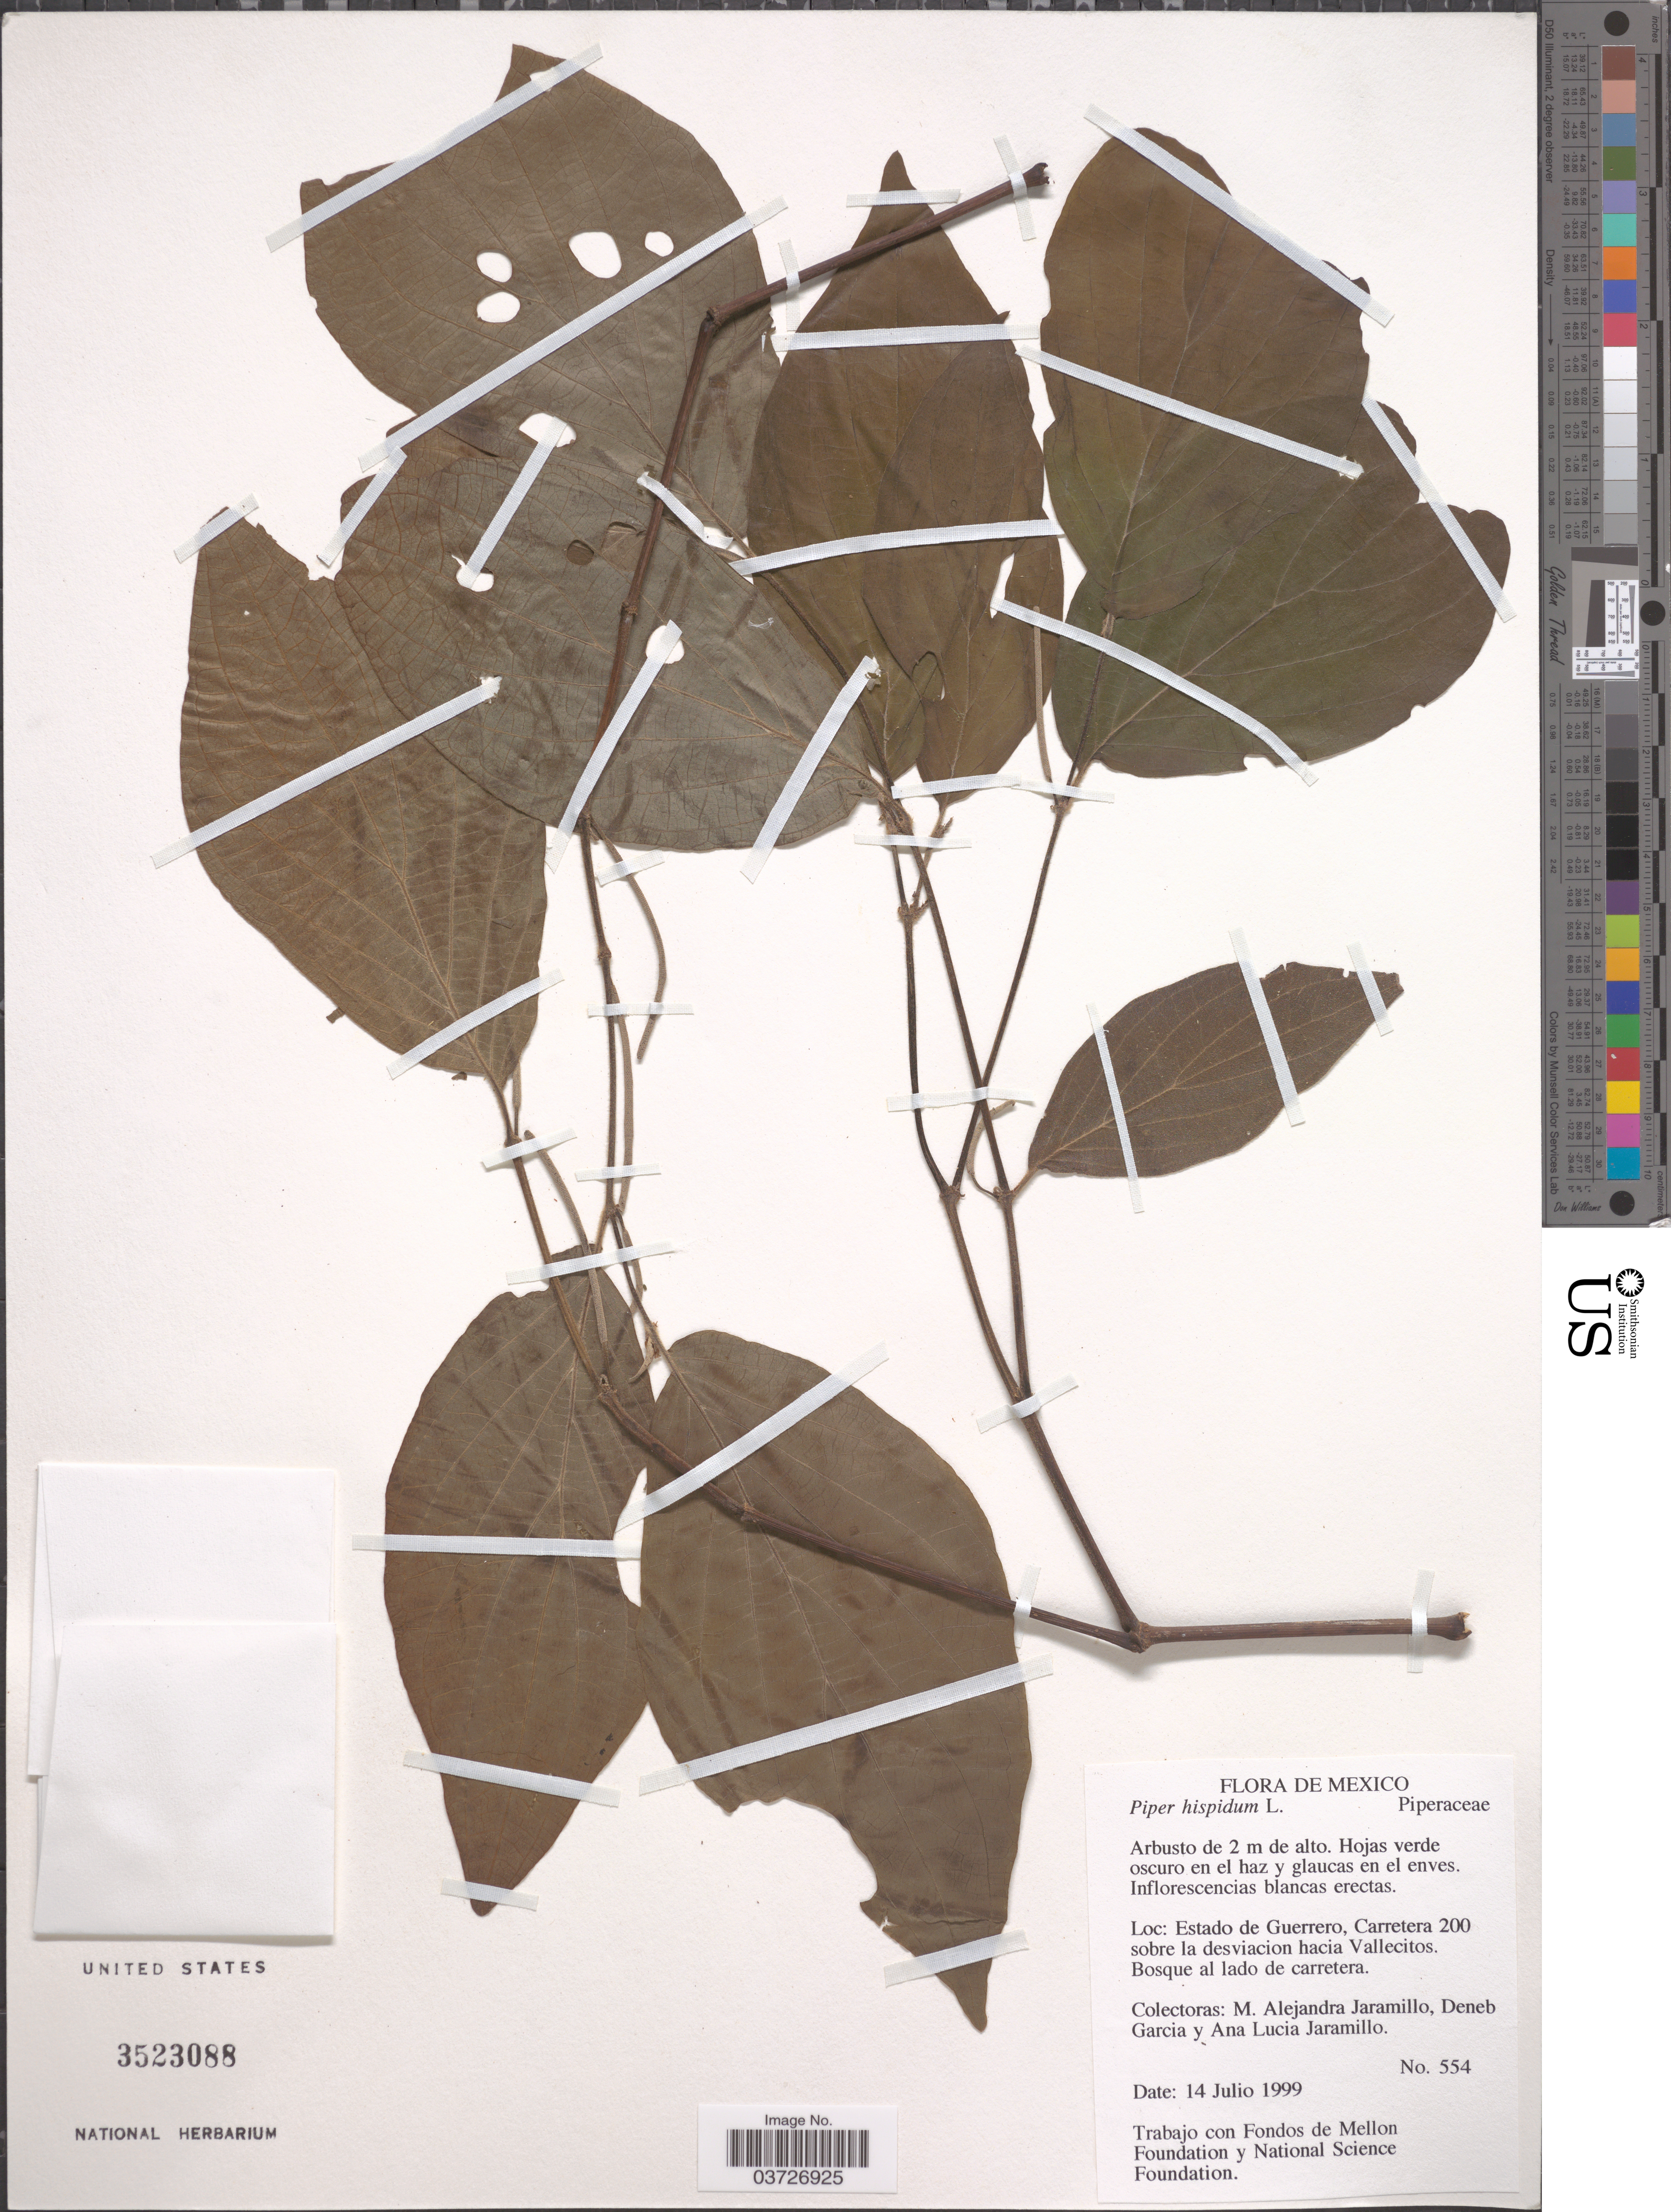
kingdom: Plantae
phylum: Tracheophyta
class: Magnoliopsida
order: Piperales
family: Piperaceae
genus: Piper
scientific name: Piper hispidum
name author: Sw.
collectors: M. A. Jaramillo, D. Garcia & A. Jaramillo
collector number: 554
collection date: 1999-07-14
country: Mexico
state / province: Guerrero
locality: Carretera 200 sobre la desviacion hacia Vallecitos.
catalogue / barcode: US 3523088